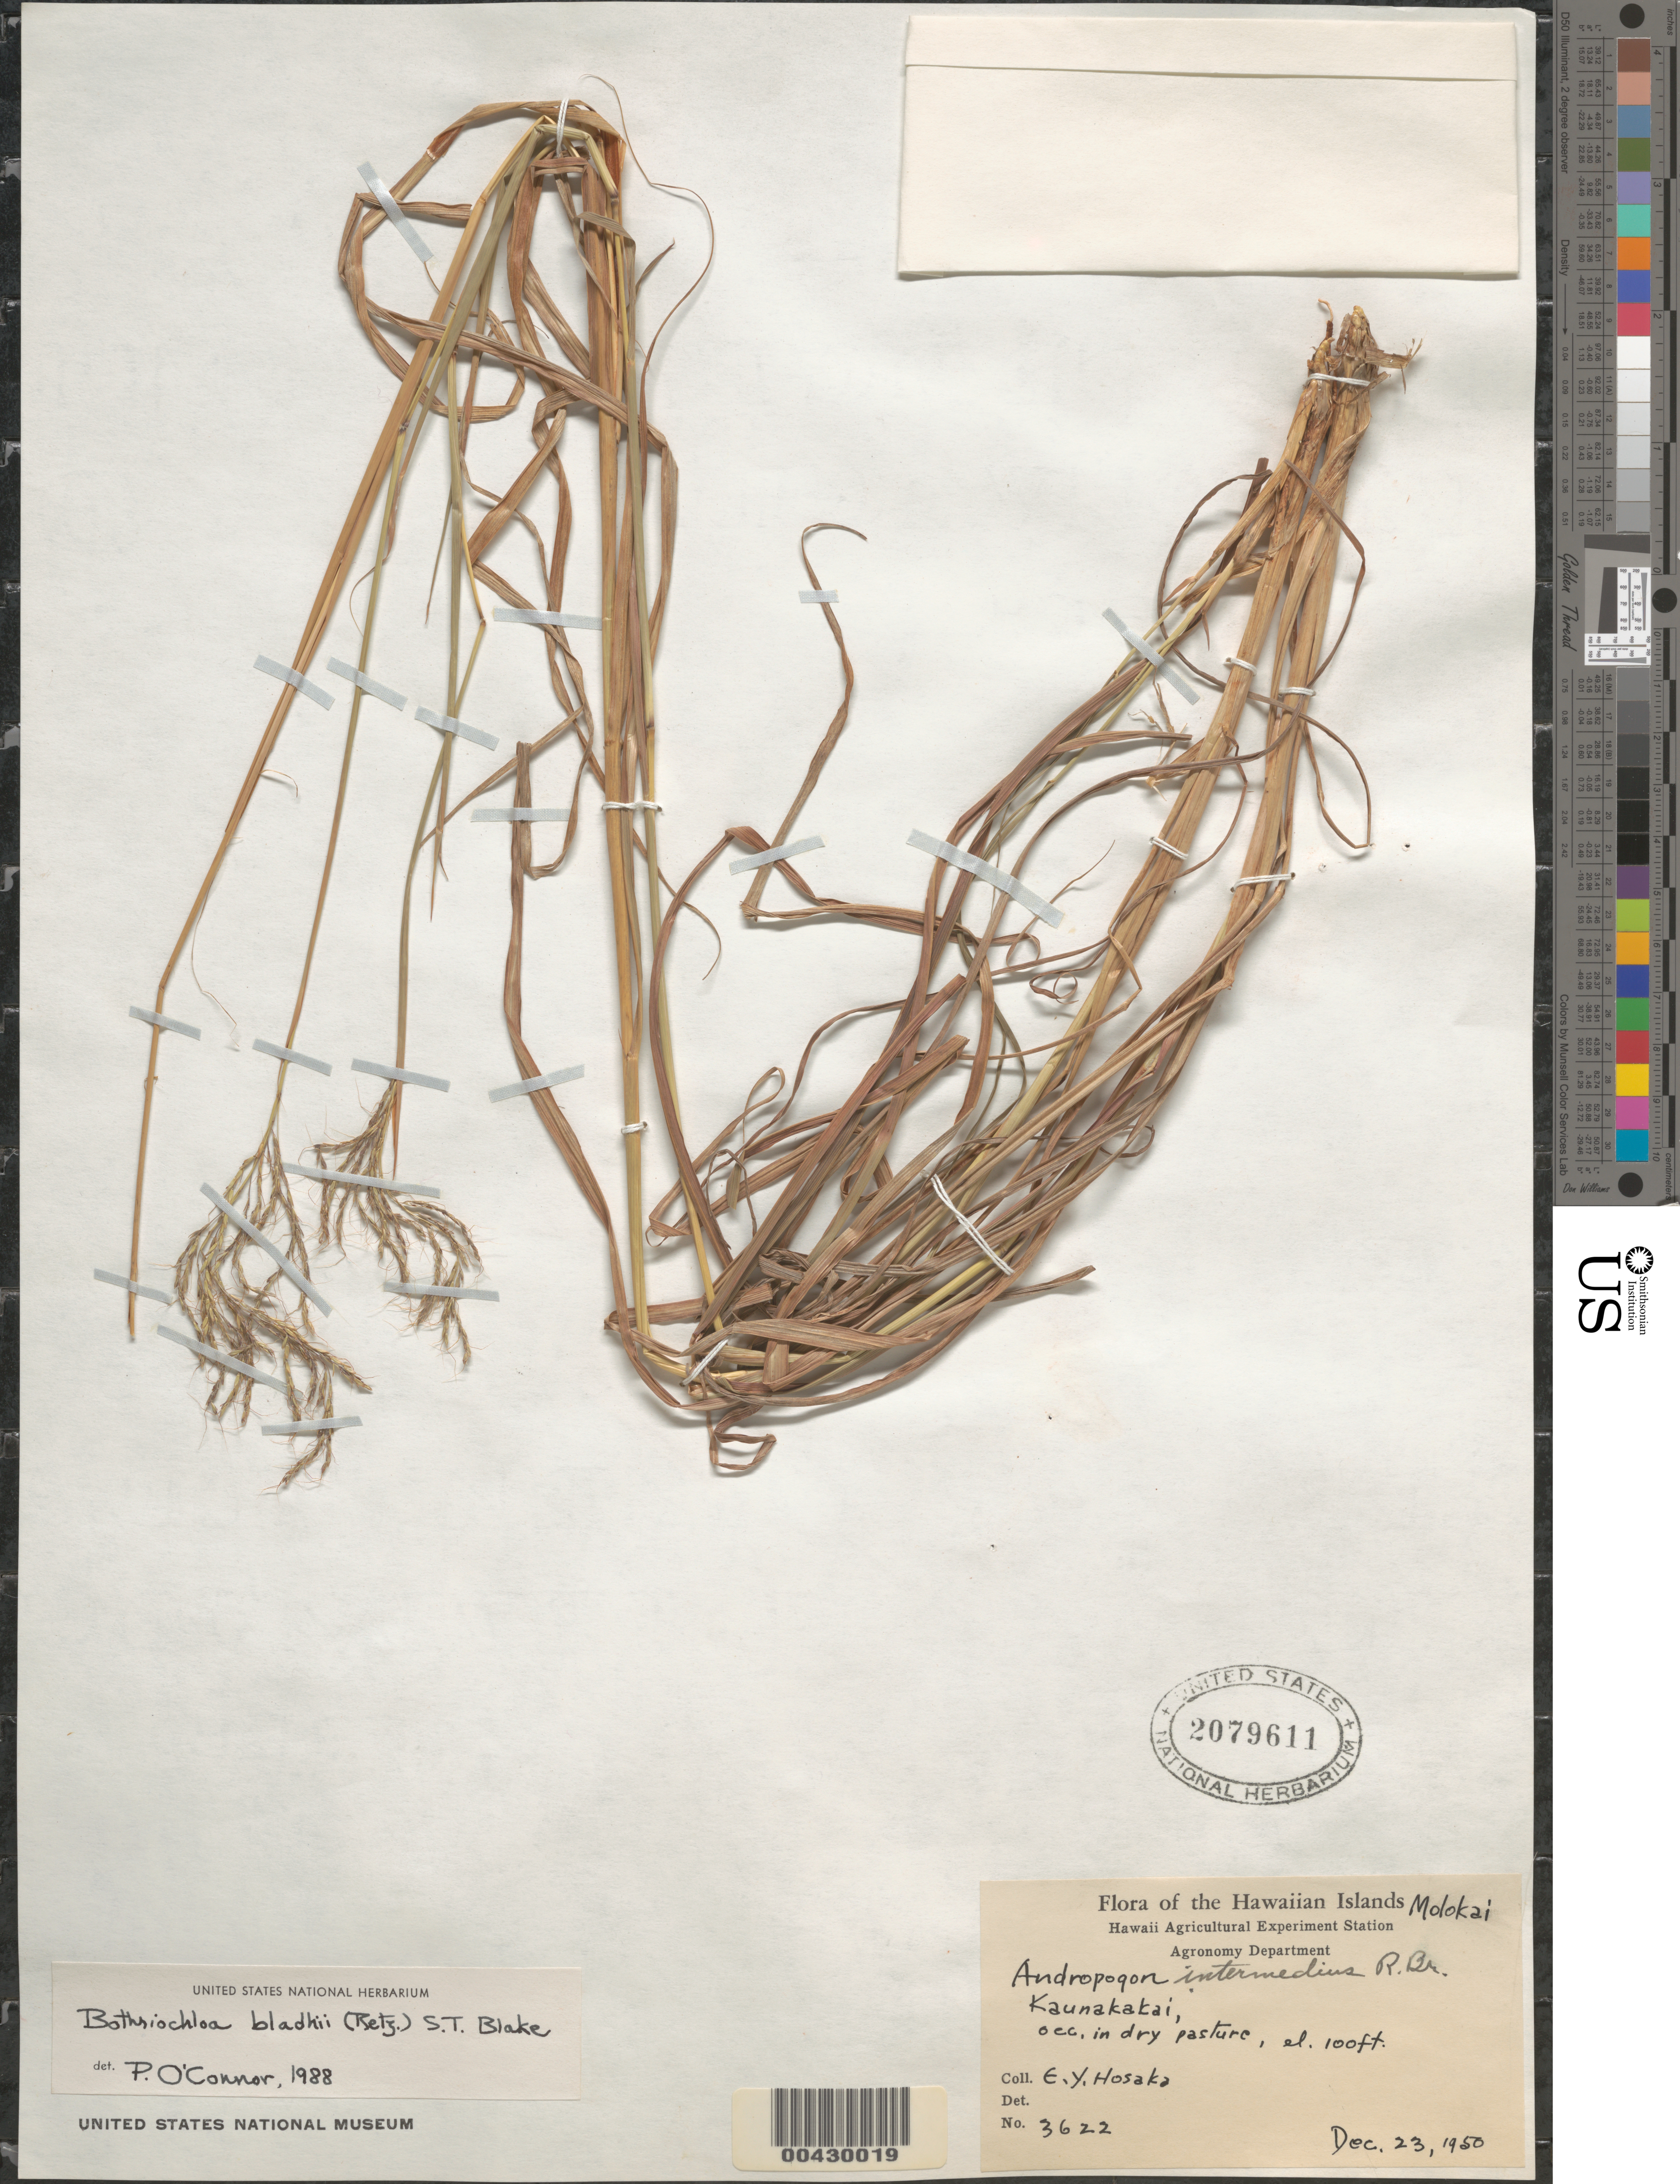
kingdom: Plantae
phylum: Tracheophyta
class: Liliopsida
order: Poales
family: Poaceae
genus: Bothriochloa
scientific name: Bothriochloa bladhii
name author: (Retz.) S.T. Blake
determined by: O'Connor, P.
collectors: E. Y. Hosaka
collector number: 3622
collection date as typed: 23 Dec 1950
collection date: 1950-12-23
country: United States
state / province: Hawaii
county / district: Maui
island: Moloka'i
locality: Kaunakakai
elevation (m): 30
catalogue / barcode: US 2079611